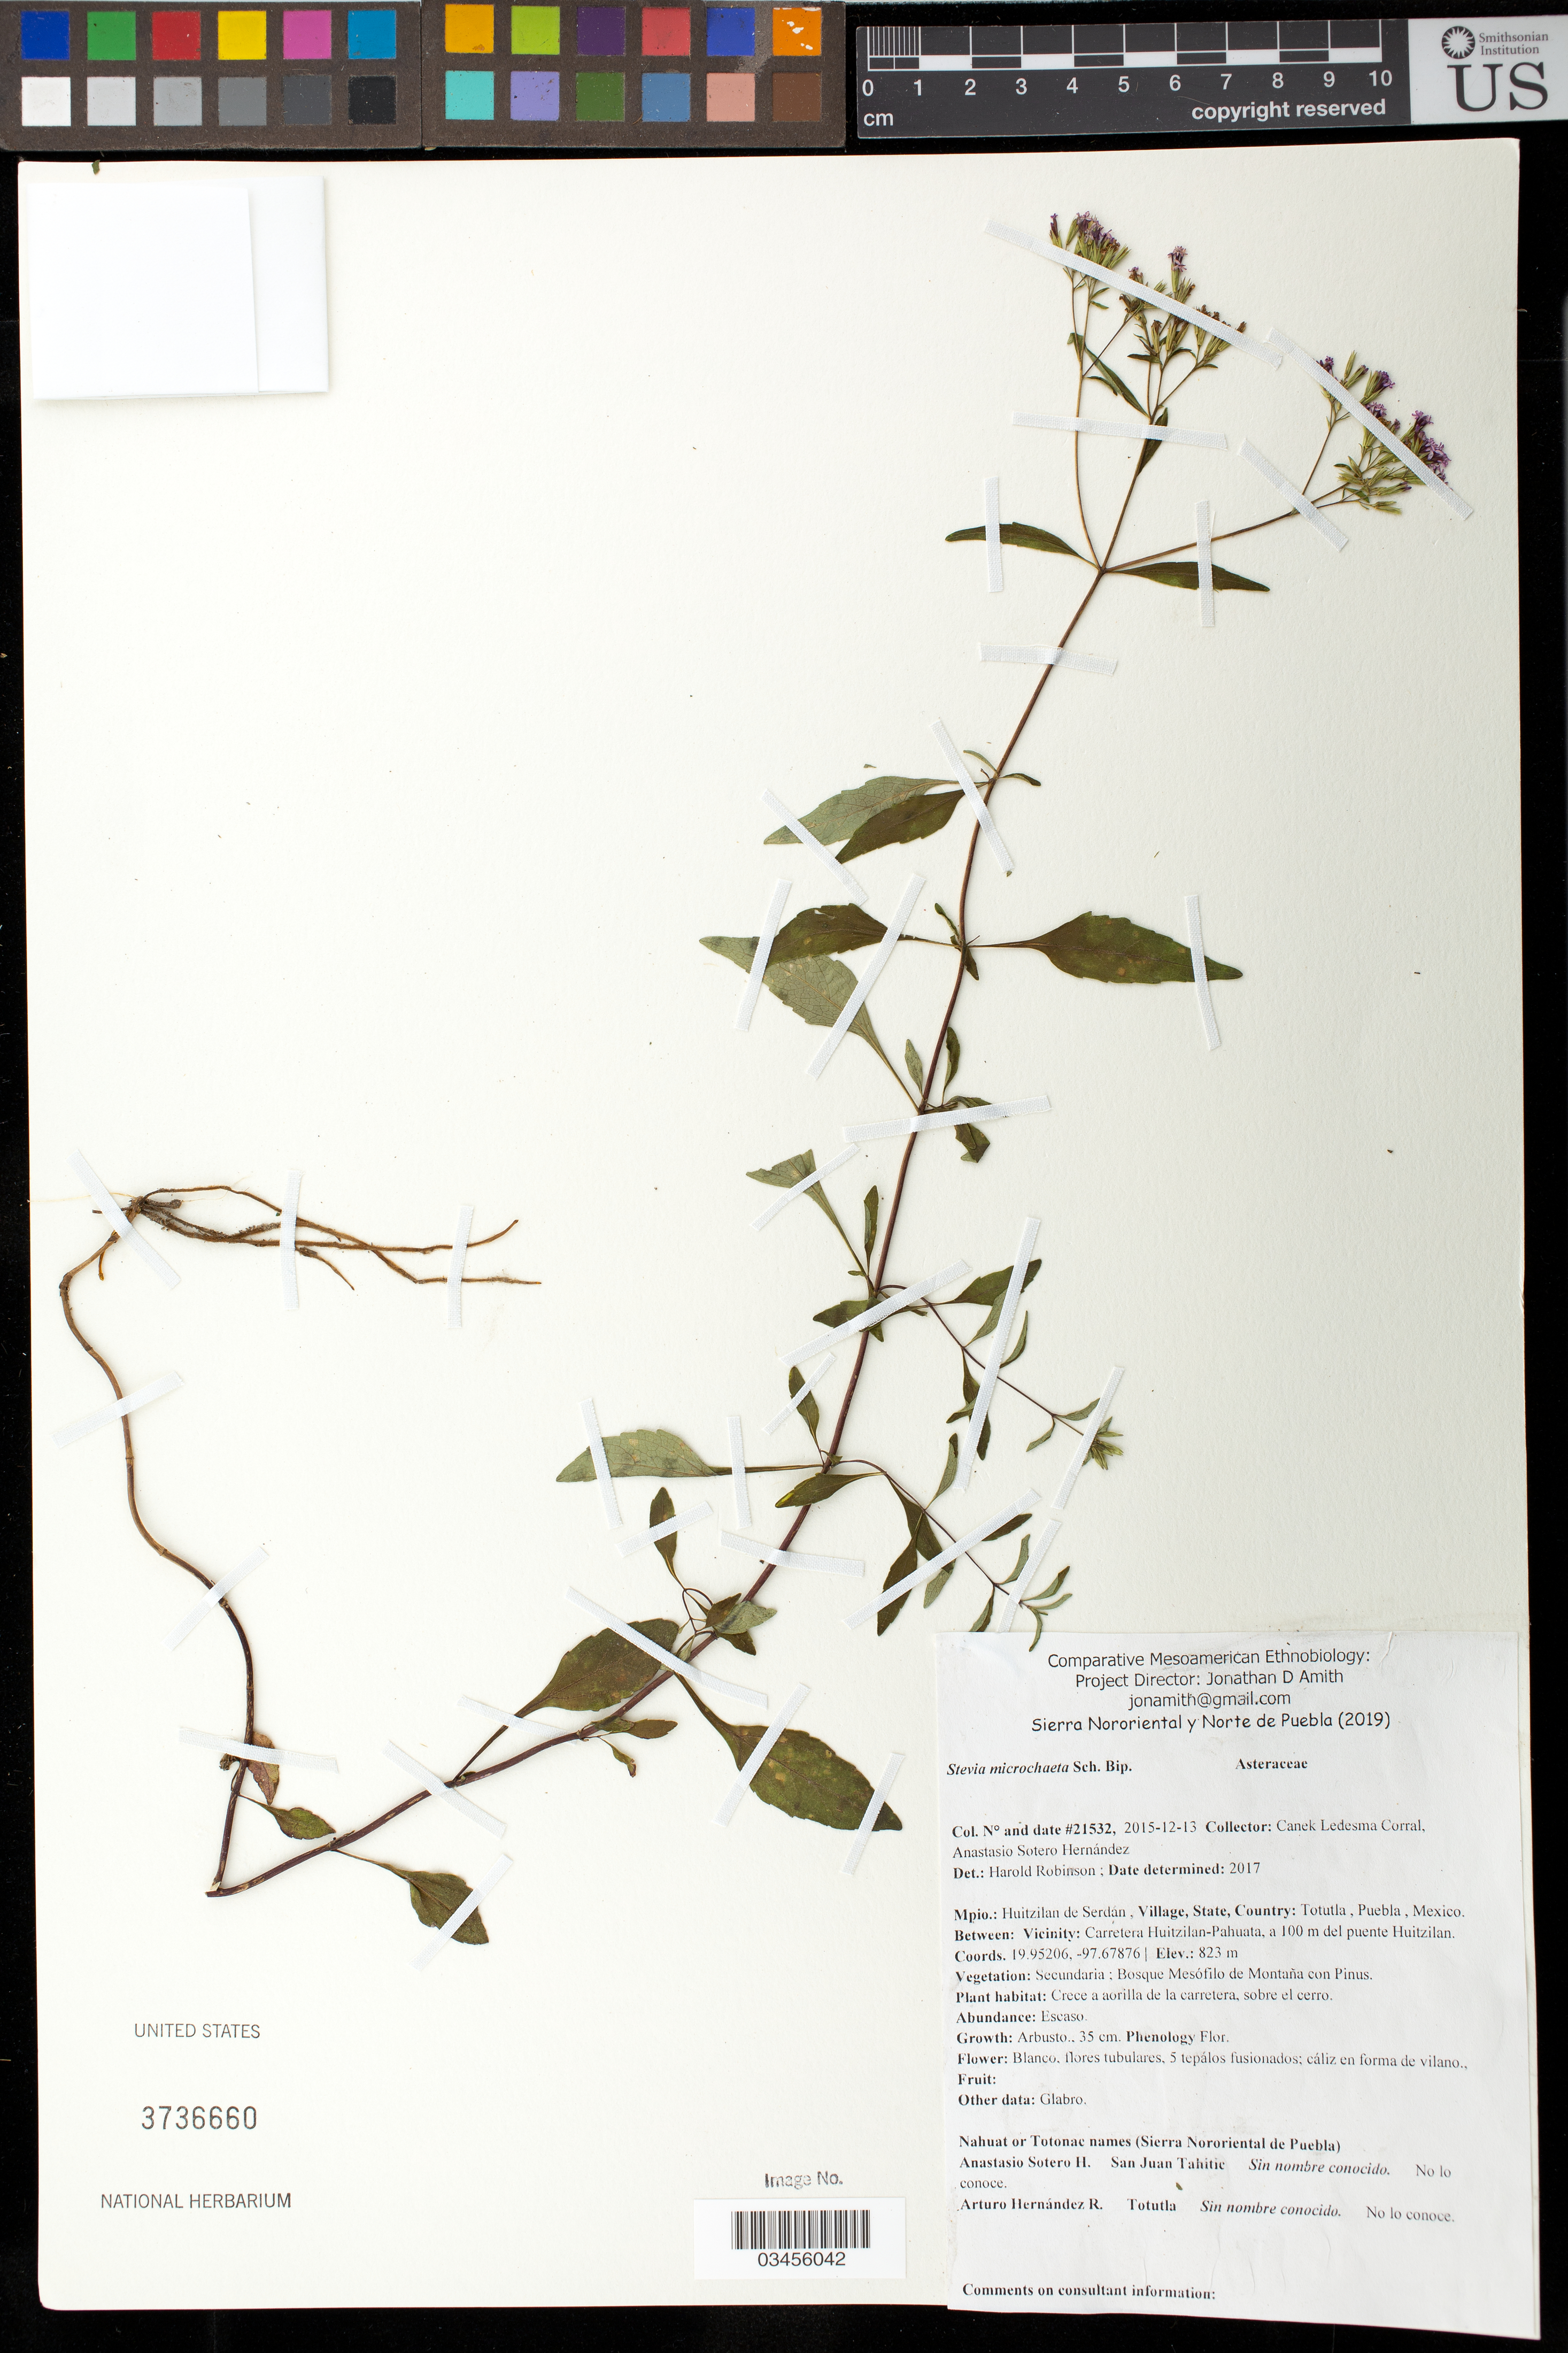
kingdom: Plantae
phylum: Tracheophyta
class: Magnoliopsida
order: Asterales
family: Asteraceae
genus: Stevia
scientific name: Stevia microchaeta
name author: Sch. Bip.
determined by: Robinson, Harold E., (US)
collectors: Canek Ledesma C. & A. Sotero H.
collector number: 21532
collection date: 2015-12-13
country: México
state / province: Puebla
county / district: Huitzilan de Serdán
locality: PUEBLO: Totutla; LOCALIDAD EXACTA: Carretera Huitzilan-Pahuata, a 100 m del puente Huitzilan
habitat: Bosque mesófilo de montaña con Pinus | Crece a aorilla de la carretera, sobre el cerro.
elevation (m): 823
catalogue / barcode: US 3736660